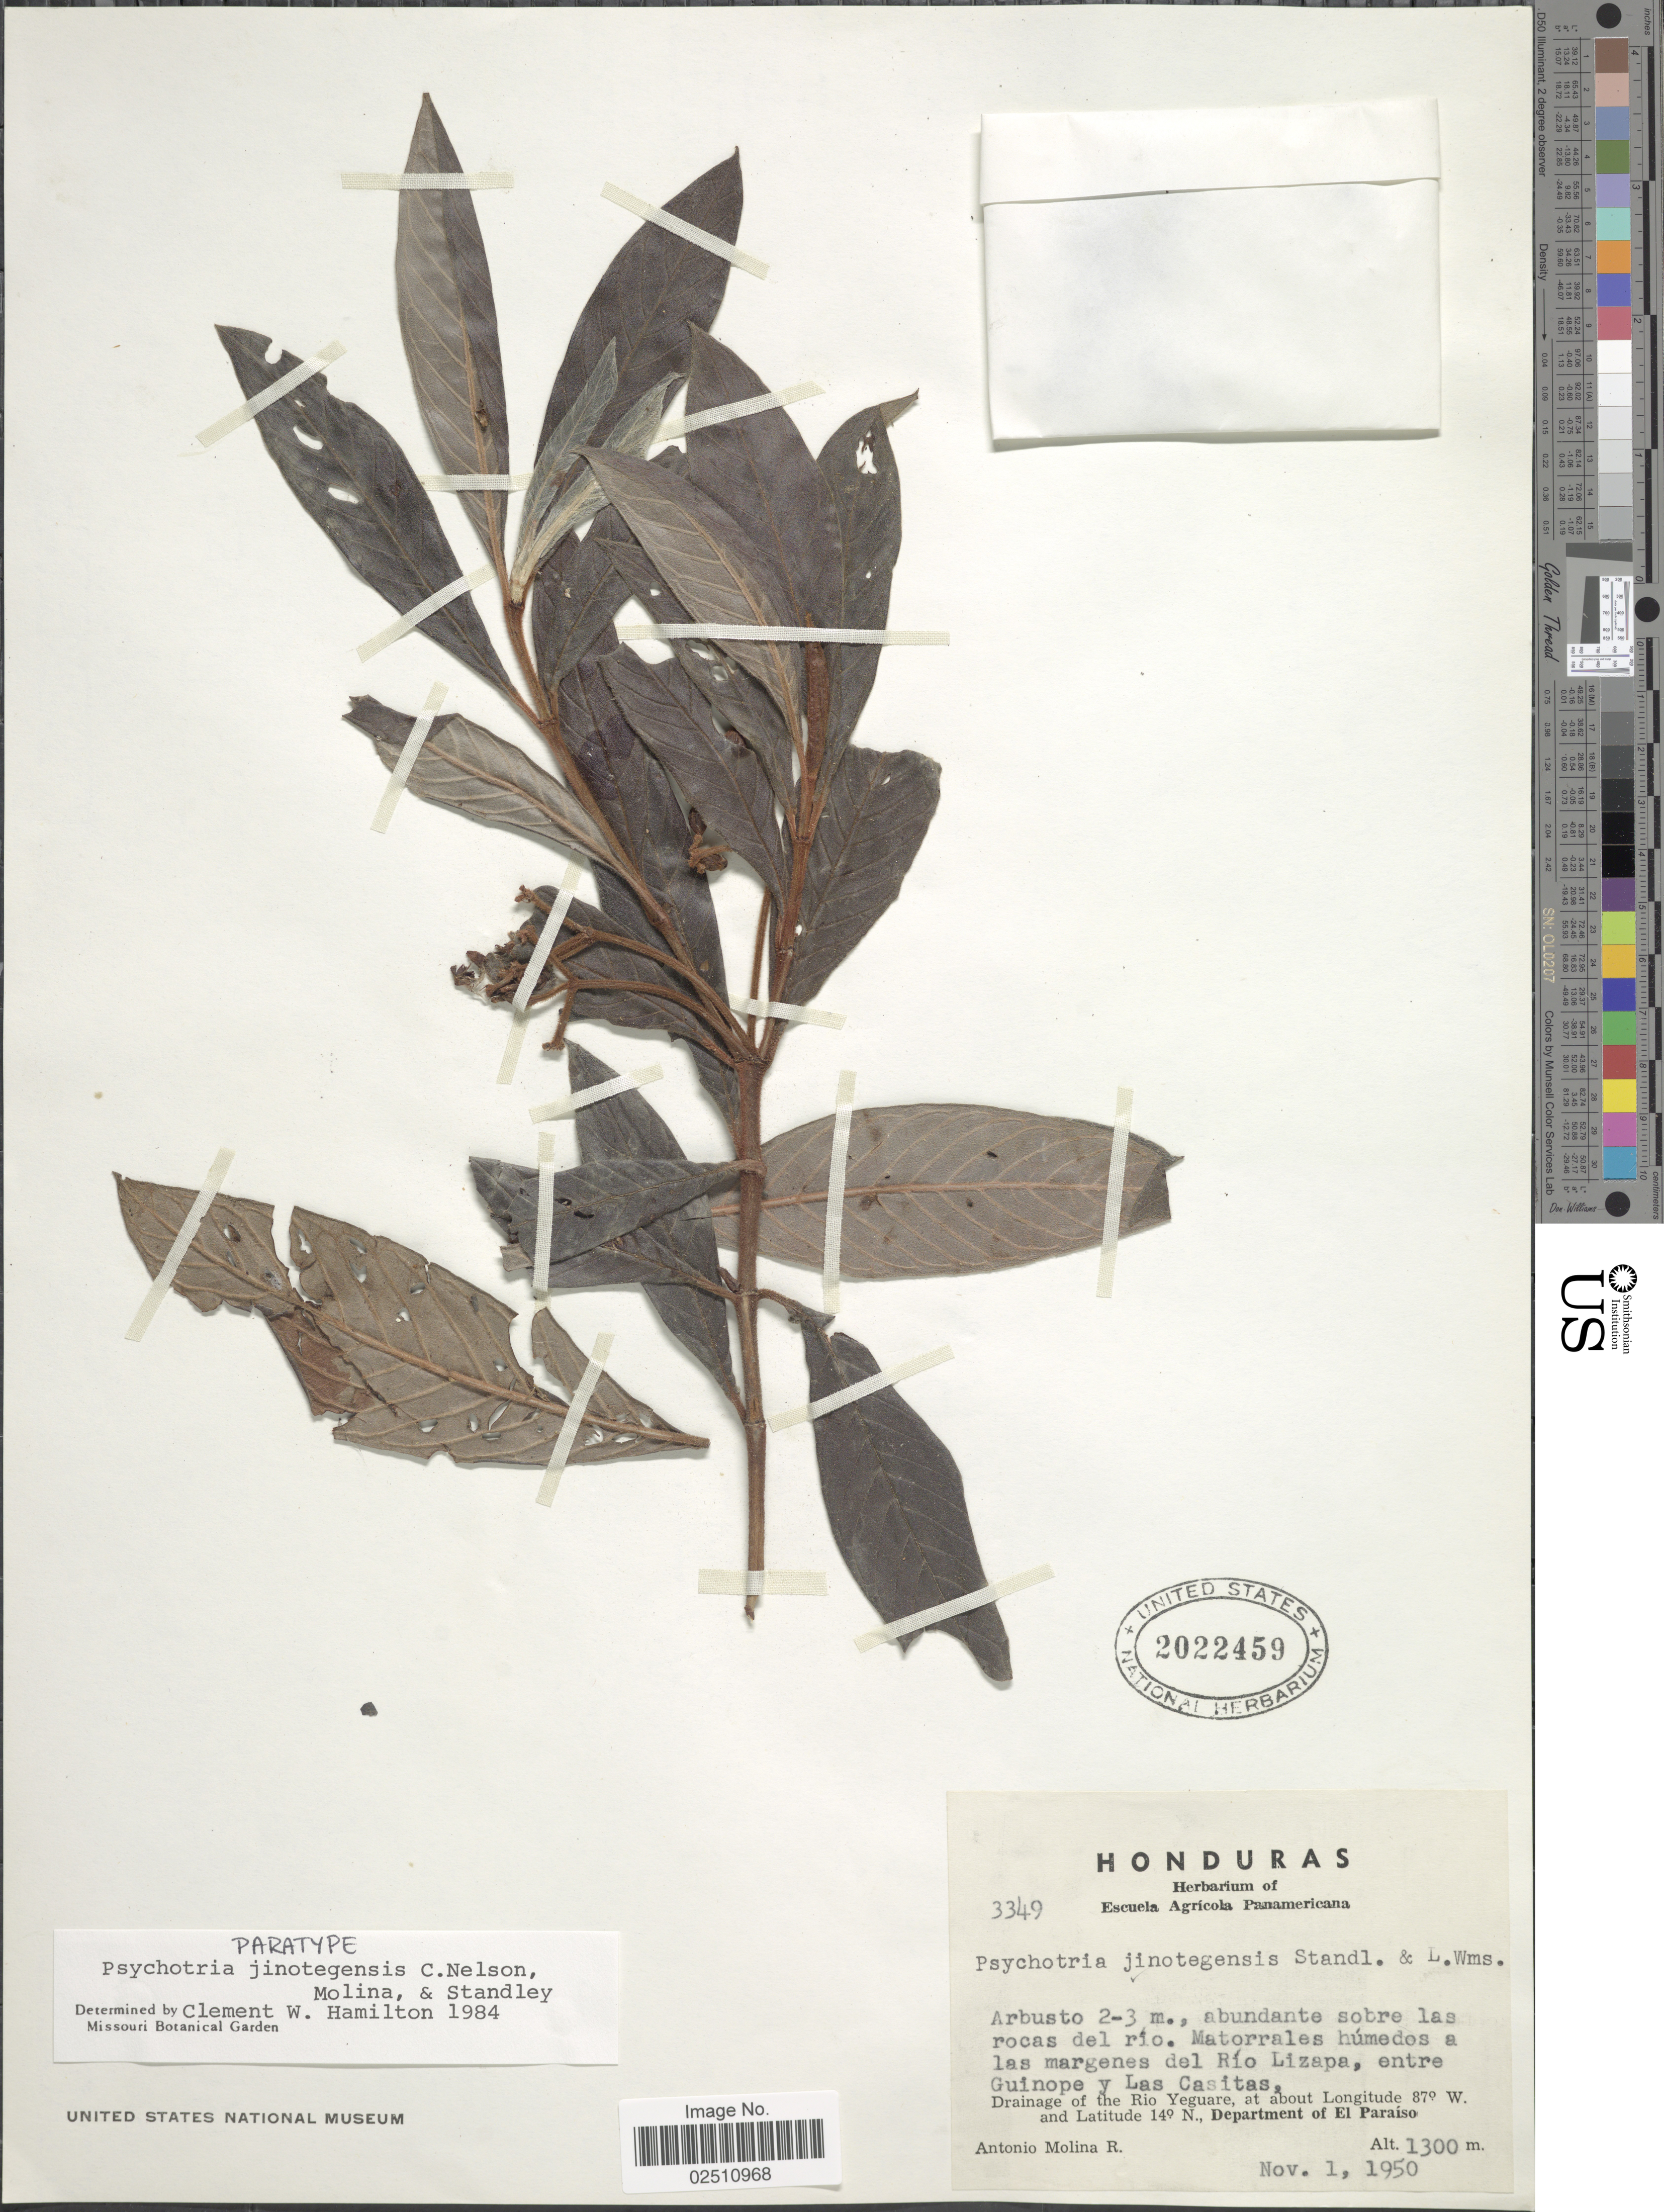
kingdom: Plantae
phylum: Tracheophyta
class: Magnoliopsida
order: Gentianales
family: Rubiaceae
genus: Psychotria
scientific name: Psychotria jinotegensis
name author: C. Nelson et al.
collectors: A. Molina R.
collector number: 3349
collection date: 1950-11-01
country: Honduras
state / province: El Paraíso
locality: Matorrales humedos y rocosos a las margenes del Rio Lizapa entre Guinope y Las Casitas, Drainage of the Rio Yeguare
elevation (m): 1300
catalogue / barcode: US 2022459